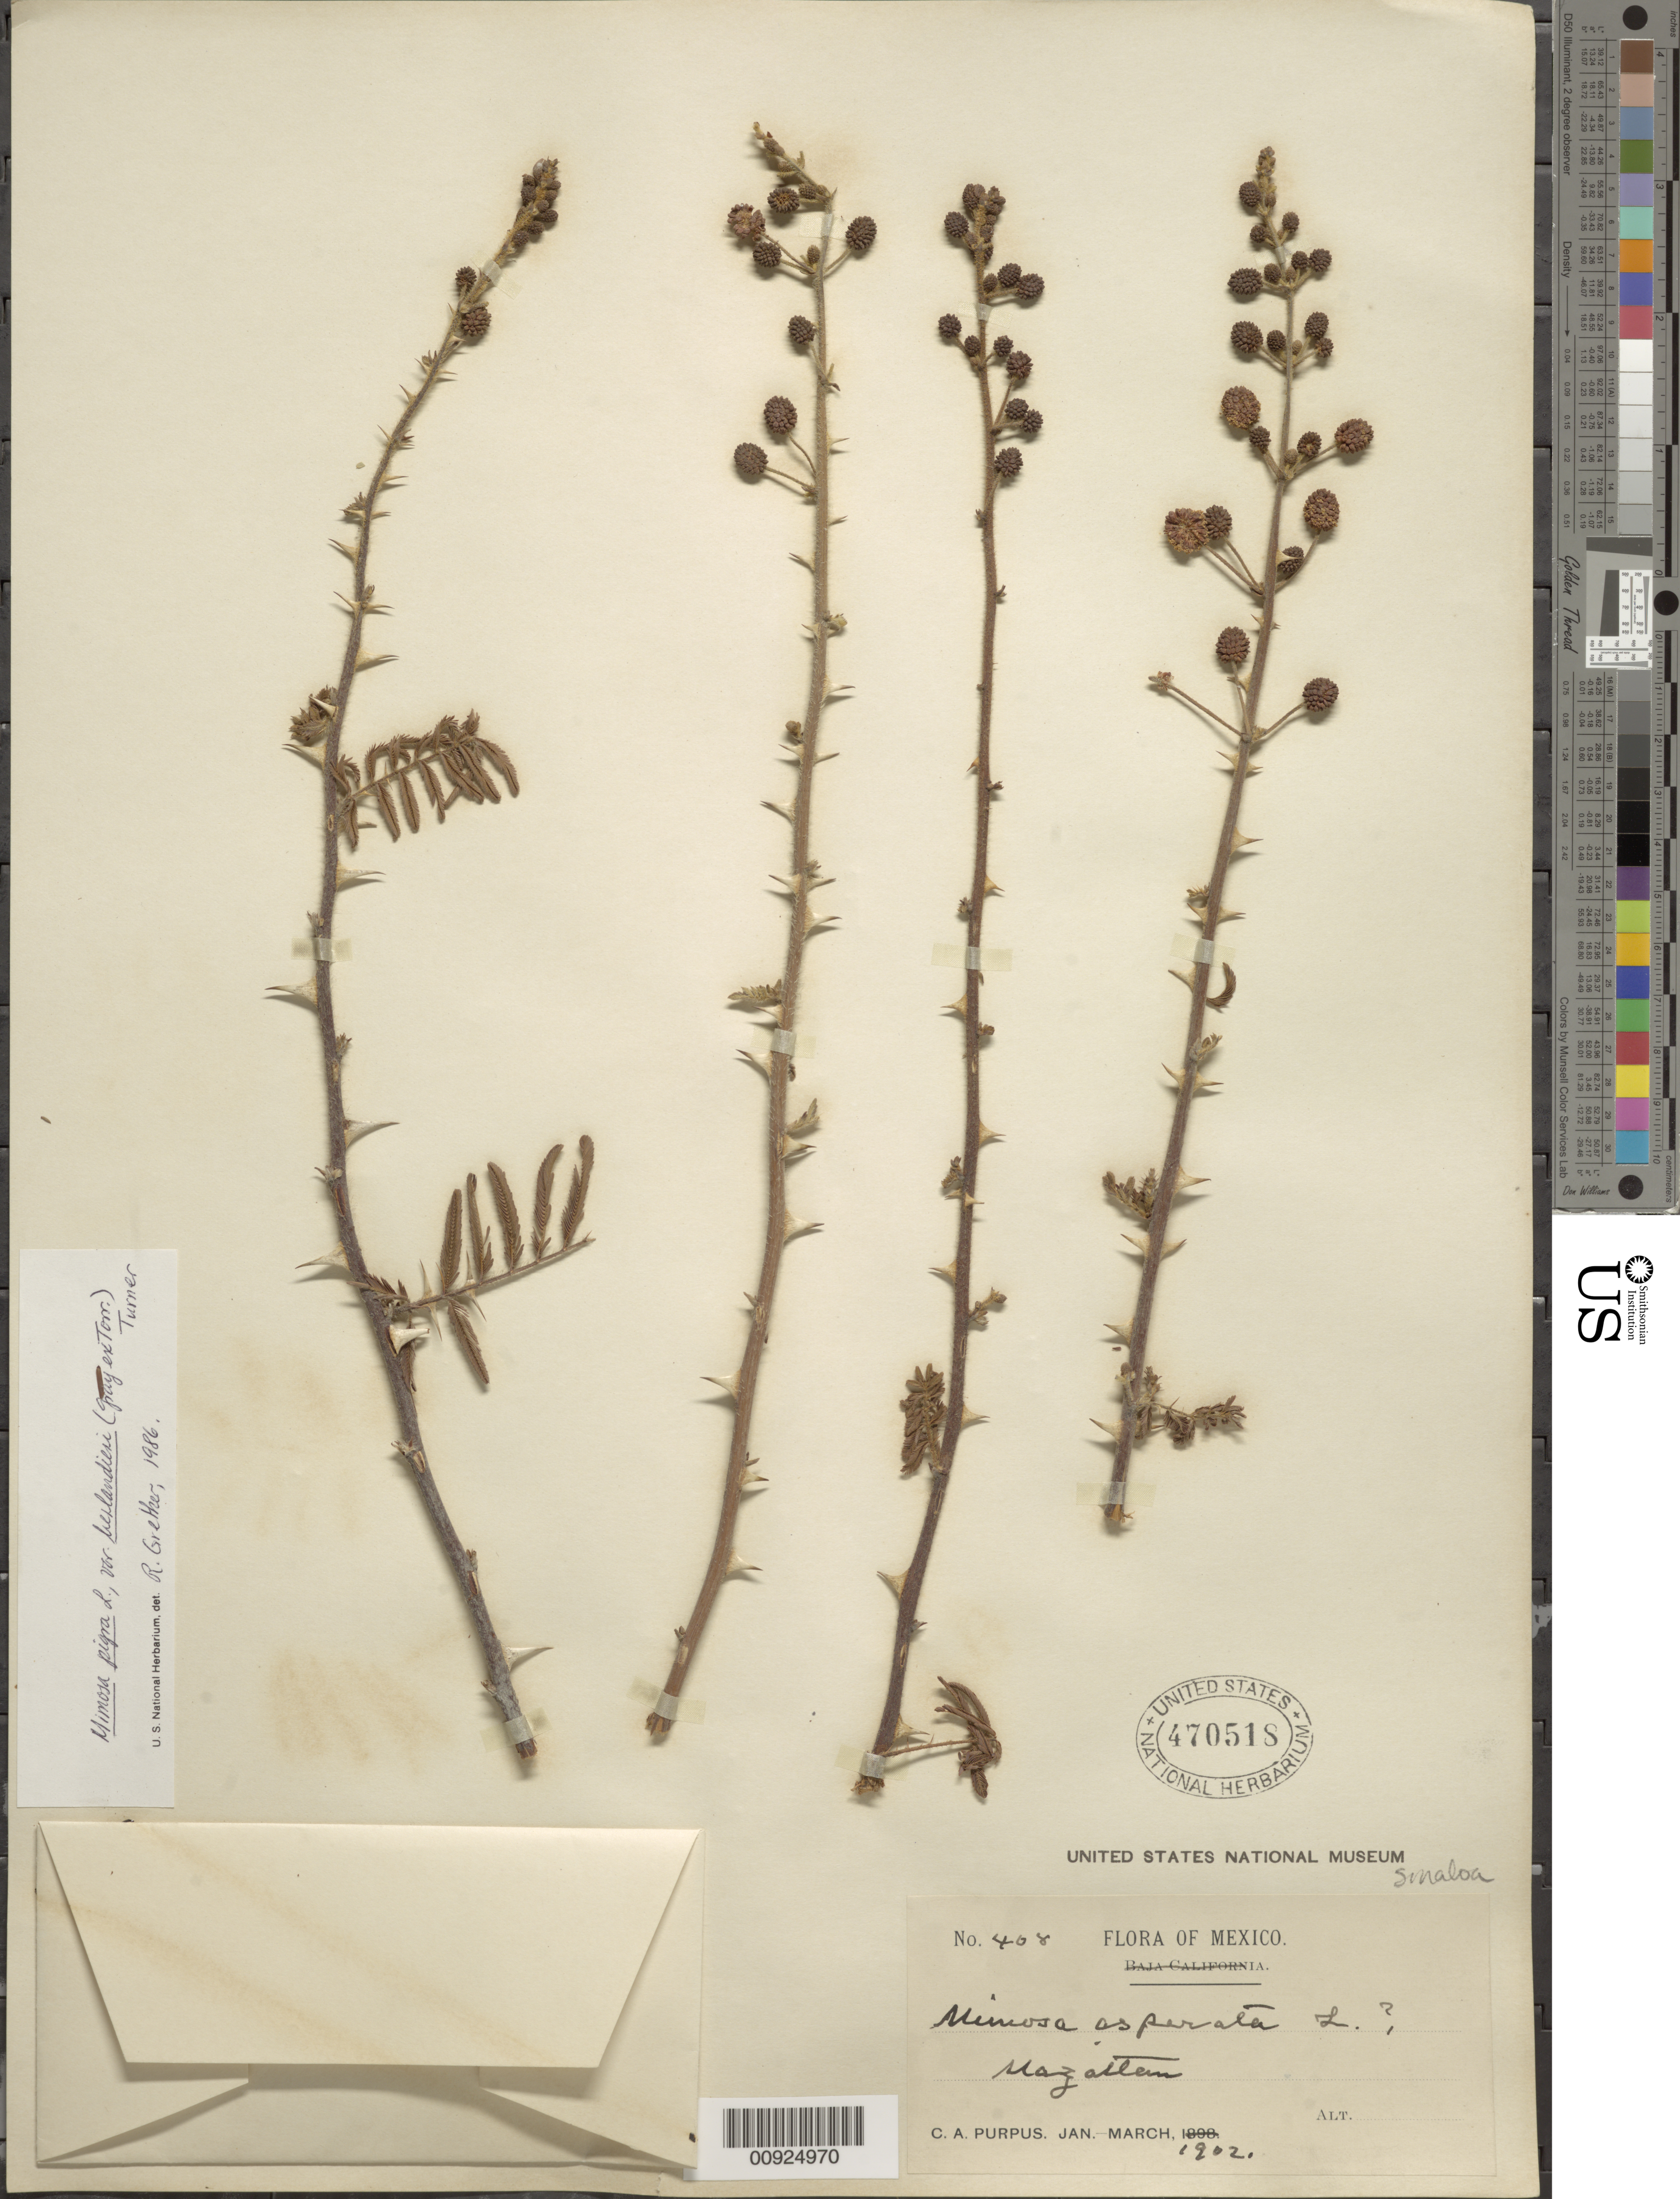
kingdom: Plantae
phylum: Tracheophyta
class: Magnoliopsida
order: Fabales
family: Fabaceae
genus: Mimosa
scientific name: Mimosa asperata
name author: L.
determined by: Strong, Mark T., (BOT), Smithsonian Institution - National Museum of Natural History (UNITED STATES)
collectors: C. A. Purpus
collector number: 408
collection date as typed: Jan 1902 to -- Mar 1902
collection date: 1902-01/1902-03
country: Mexico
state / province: Sinaloa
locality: Mazatlán.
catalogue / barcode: US 470518